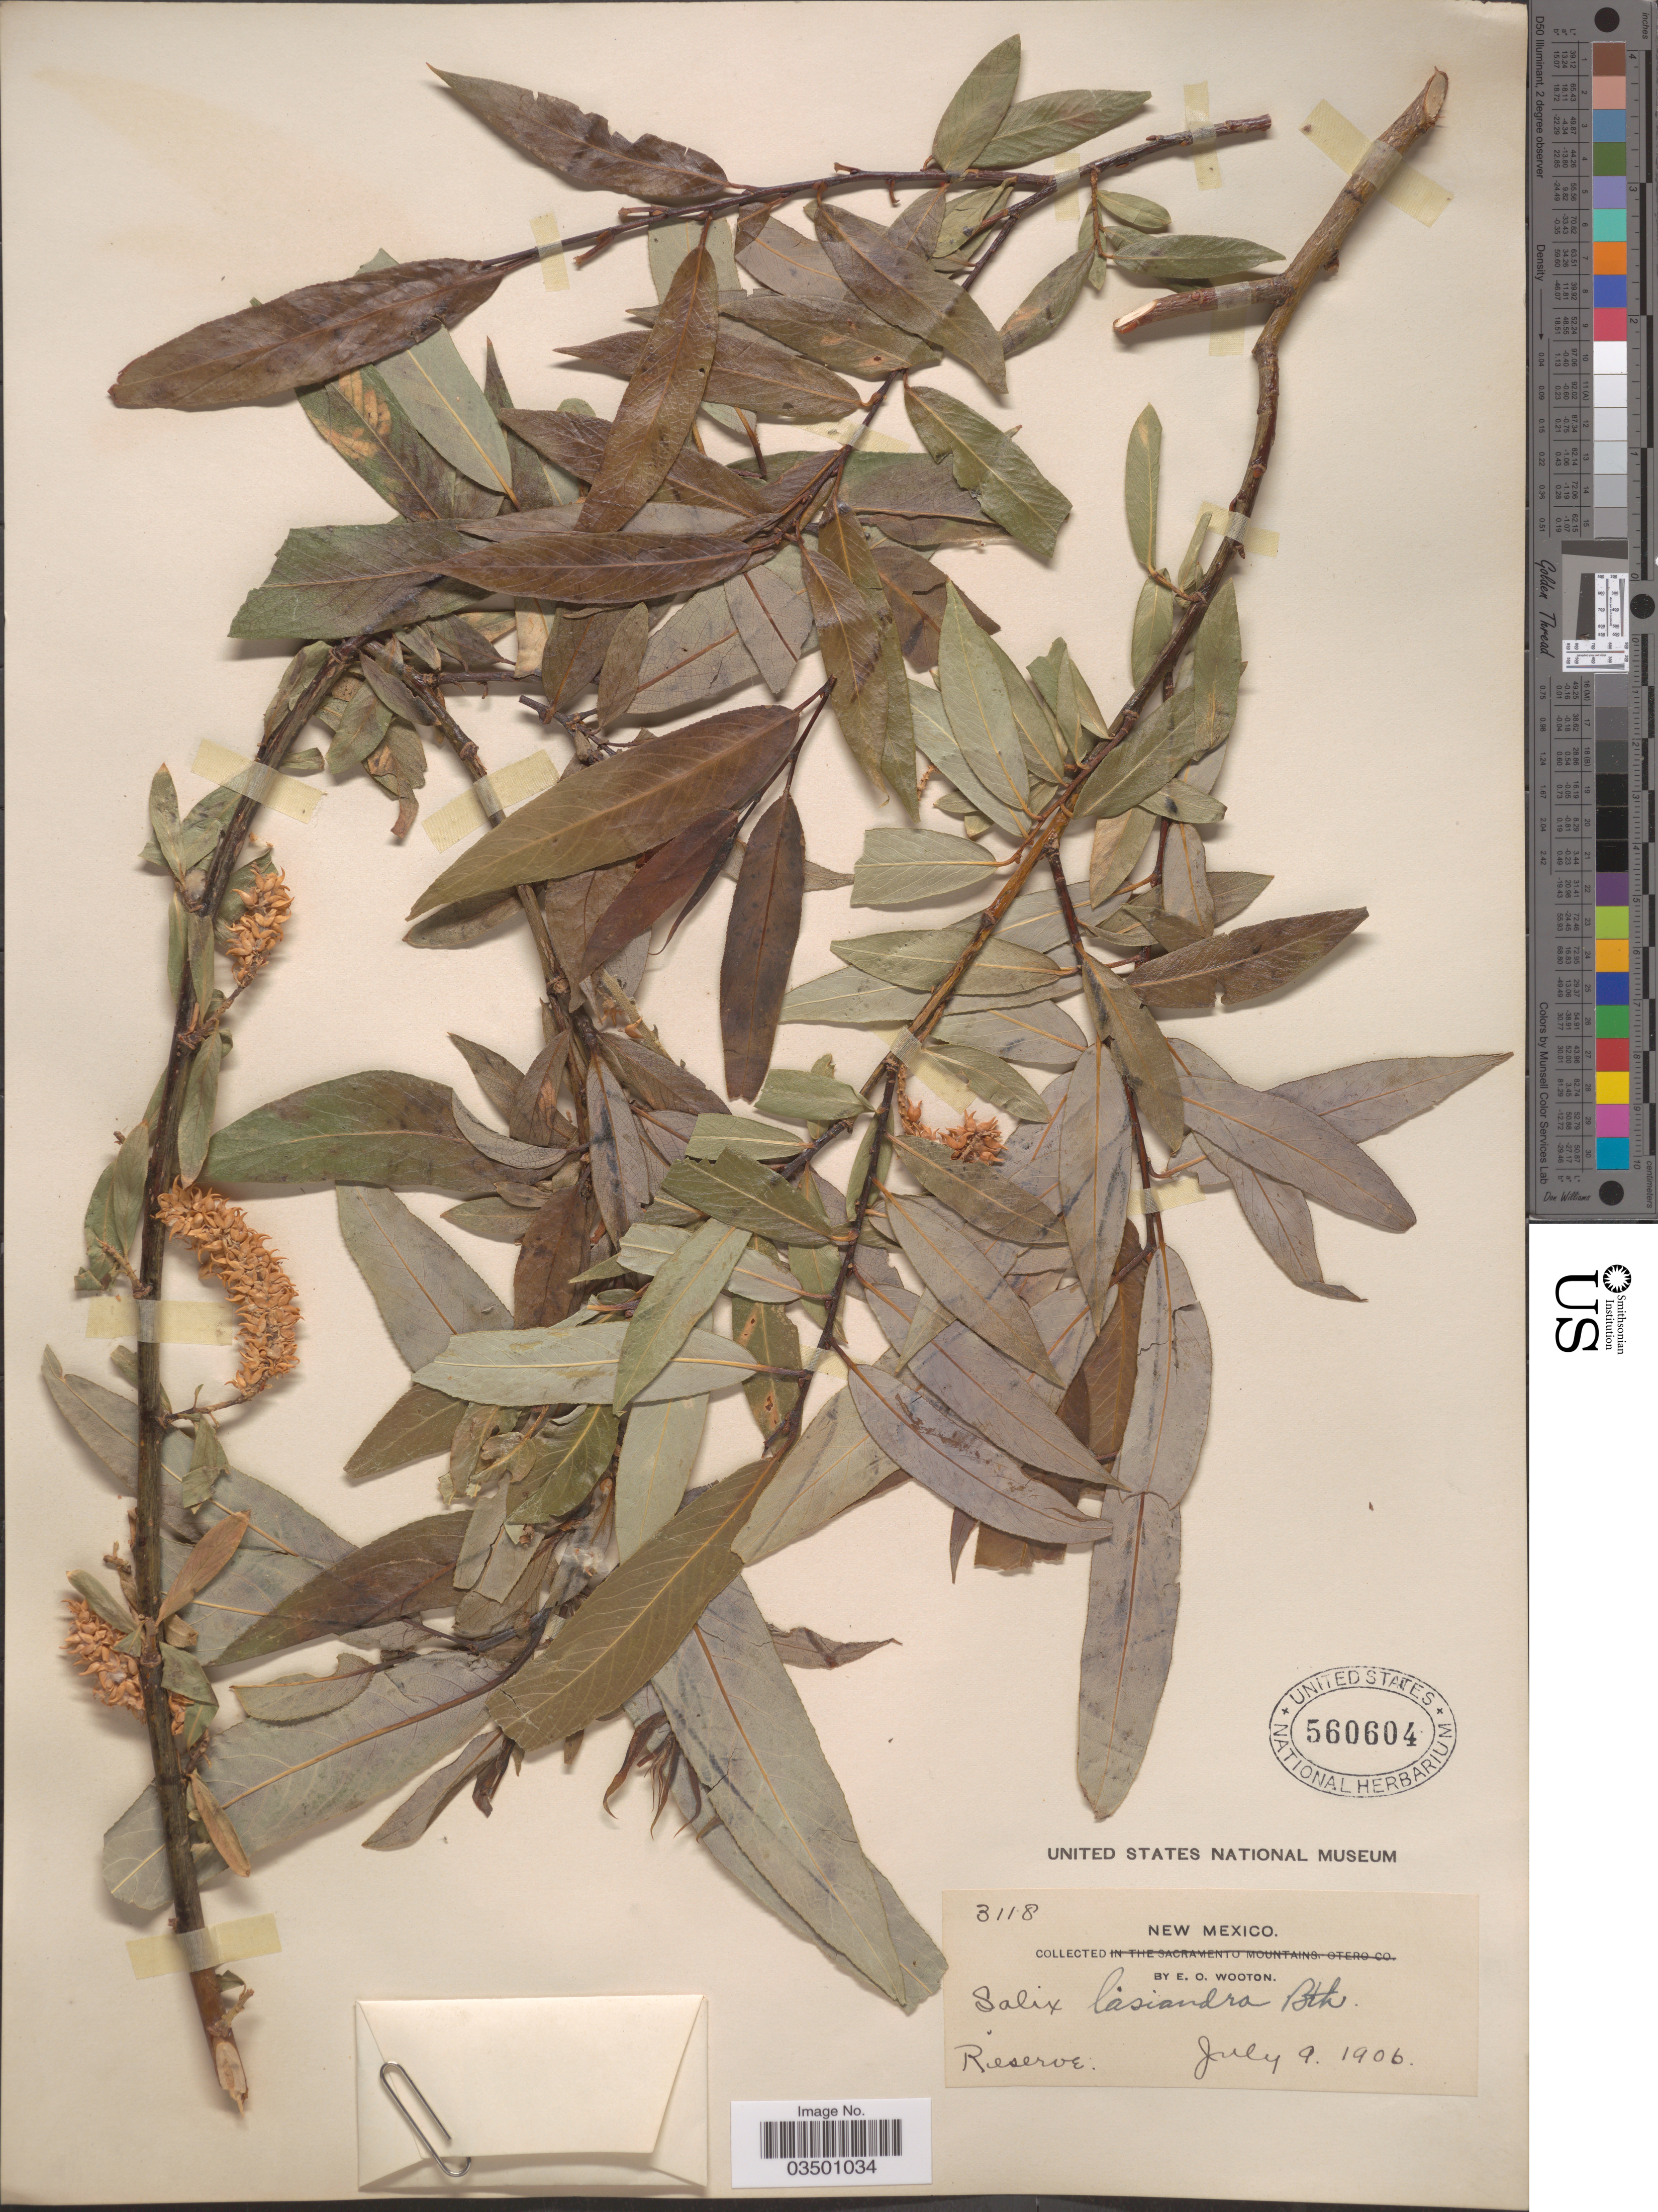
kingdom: Plantae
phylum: Tracheophyta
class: Magnoliopsida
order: Malpighiales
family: Salicaceae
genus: Salix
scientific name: Salix lasiandra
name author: Benth.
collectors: E. O. Wooton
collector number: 3118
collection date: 1906-07-09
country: United States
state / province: New Mexico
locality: Reserve.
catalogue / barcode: US 560604